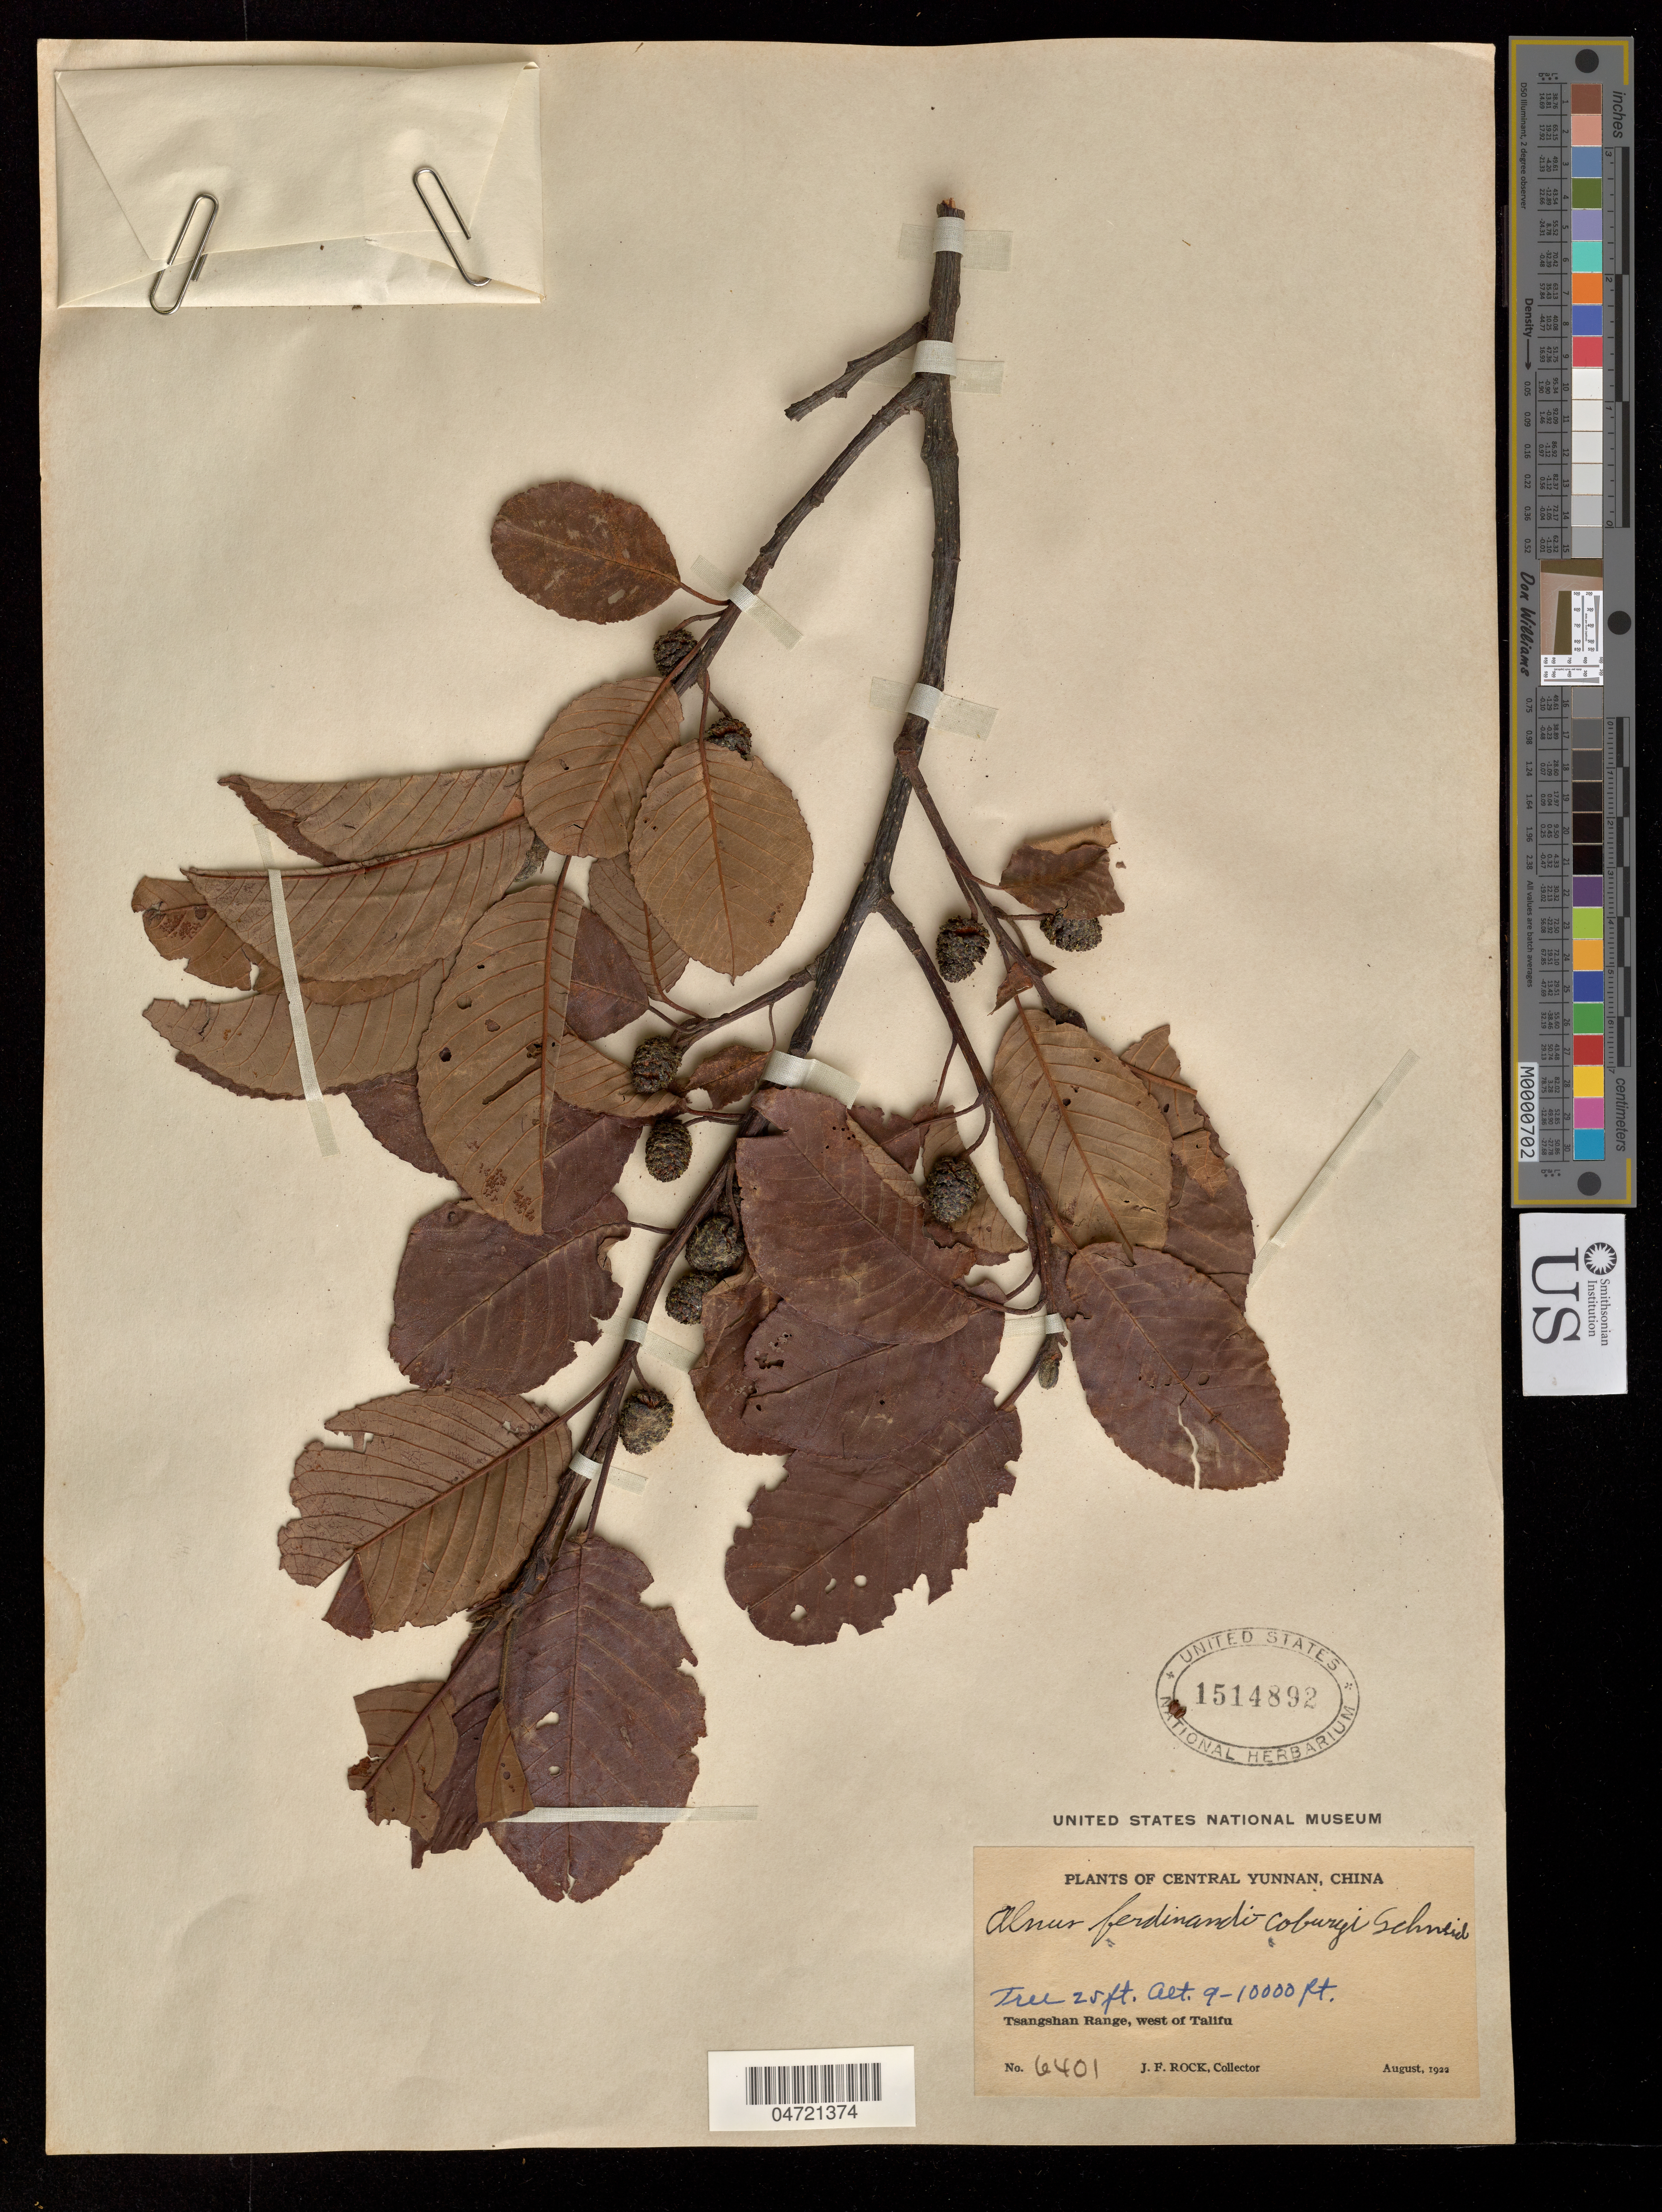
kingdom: Plantae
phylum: Tracheophyta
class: Magnoliopsida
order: Fagales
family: Betulaceae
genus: Alnus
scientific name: Alnus ferdinandi-coburgii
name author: C.K. Schneid.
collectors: J. Rock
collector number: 6401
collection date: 1922-08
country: China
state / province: Yunnan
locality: Central Yunnan. Below Che Lung Tang. Tsangshan Range, west of Talifu.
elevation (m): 2743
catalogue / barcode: US 1514892